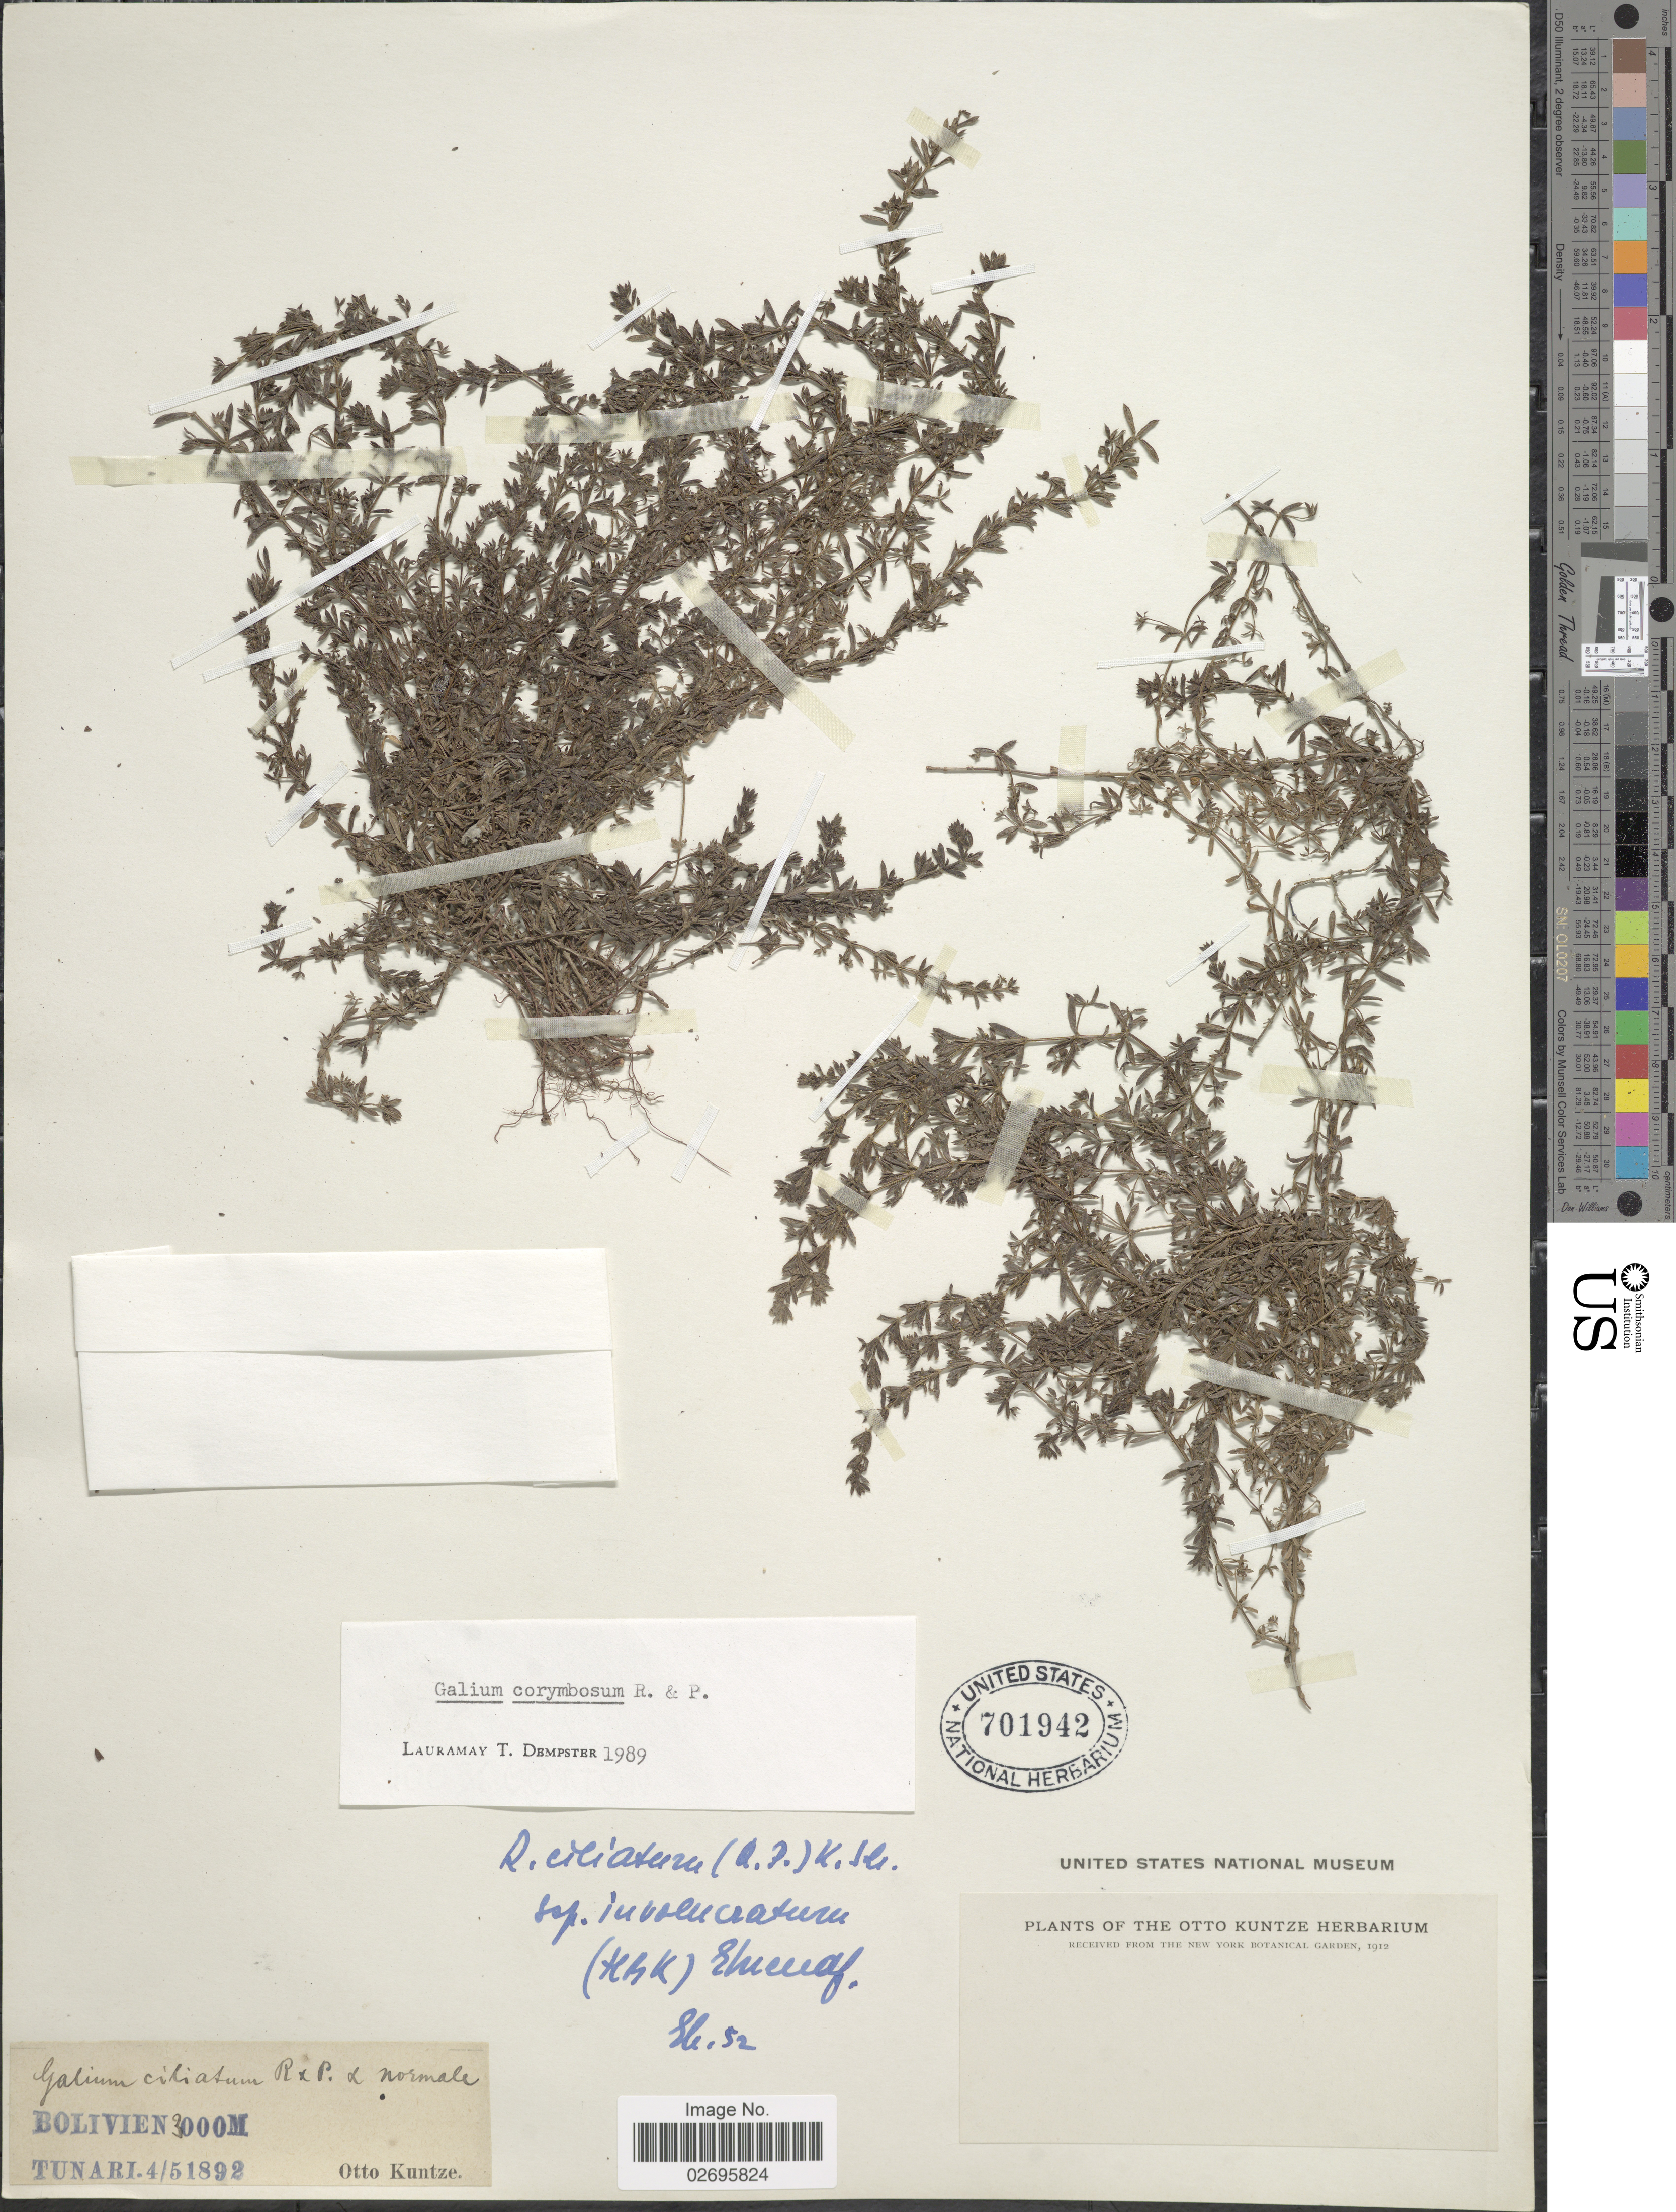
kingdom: Plantae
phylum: Tracheophyta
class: Magnoliopsida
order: Gentianales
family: Rubiaceae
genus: Galium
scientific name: Galium corymbosum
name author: Ruiz & Pav.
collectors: C.E.O. Kuntze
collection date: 1892-05-04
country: Bolivia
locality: Bolivien, Tunari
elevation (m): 3000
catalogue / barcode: US 701942